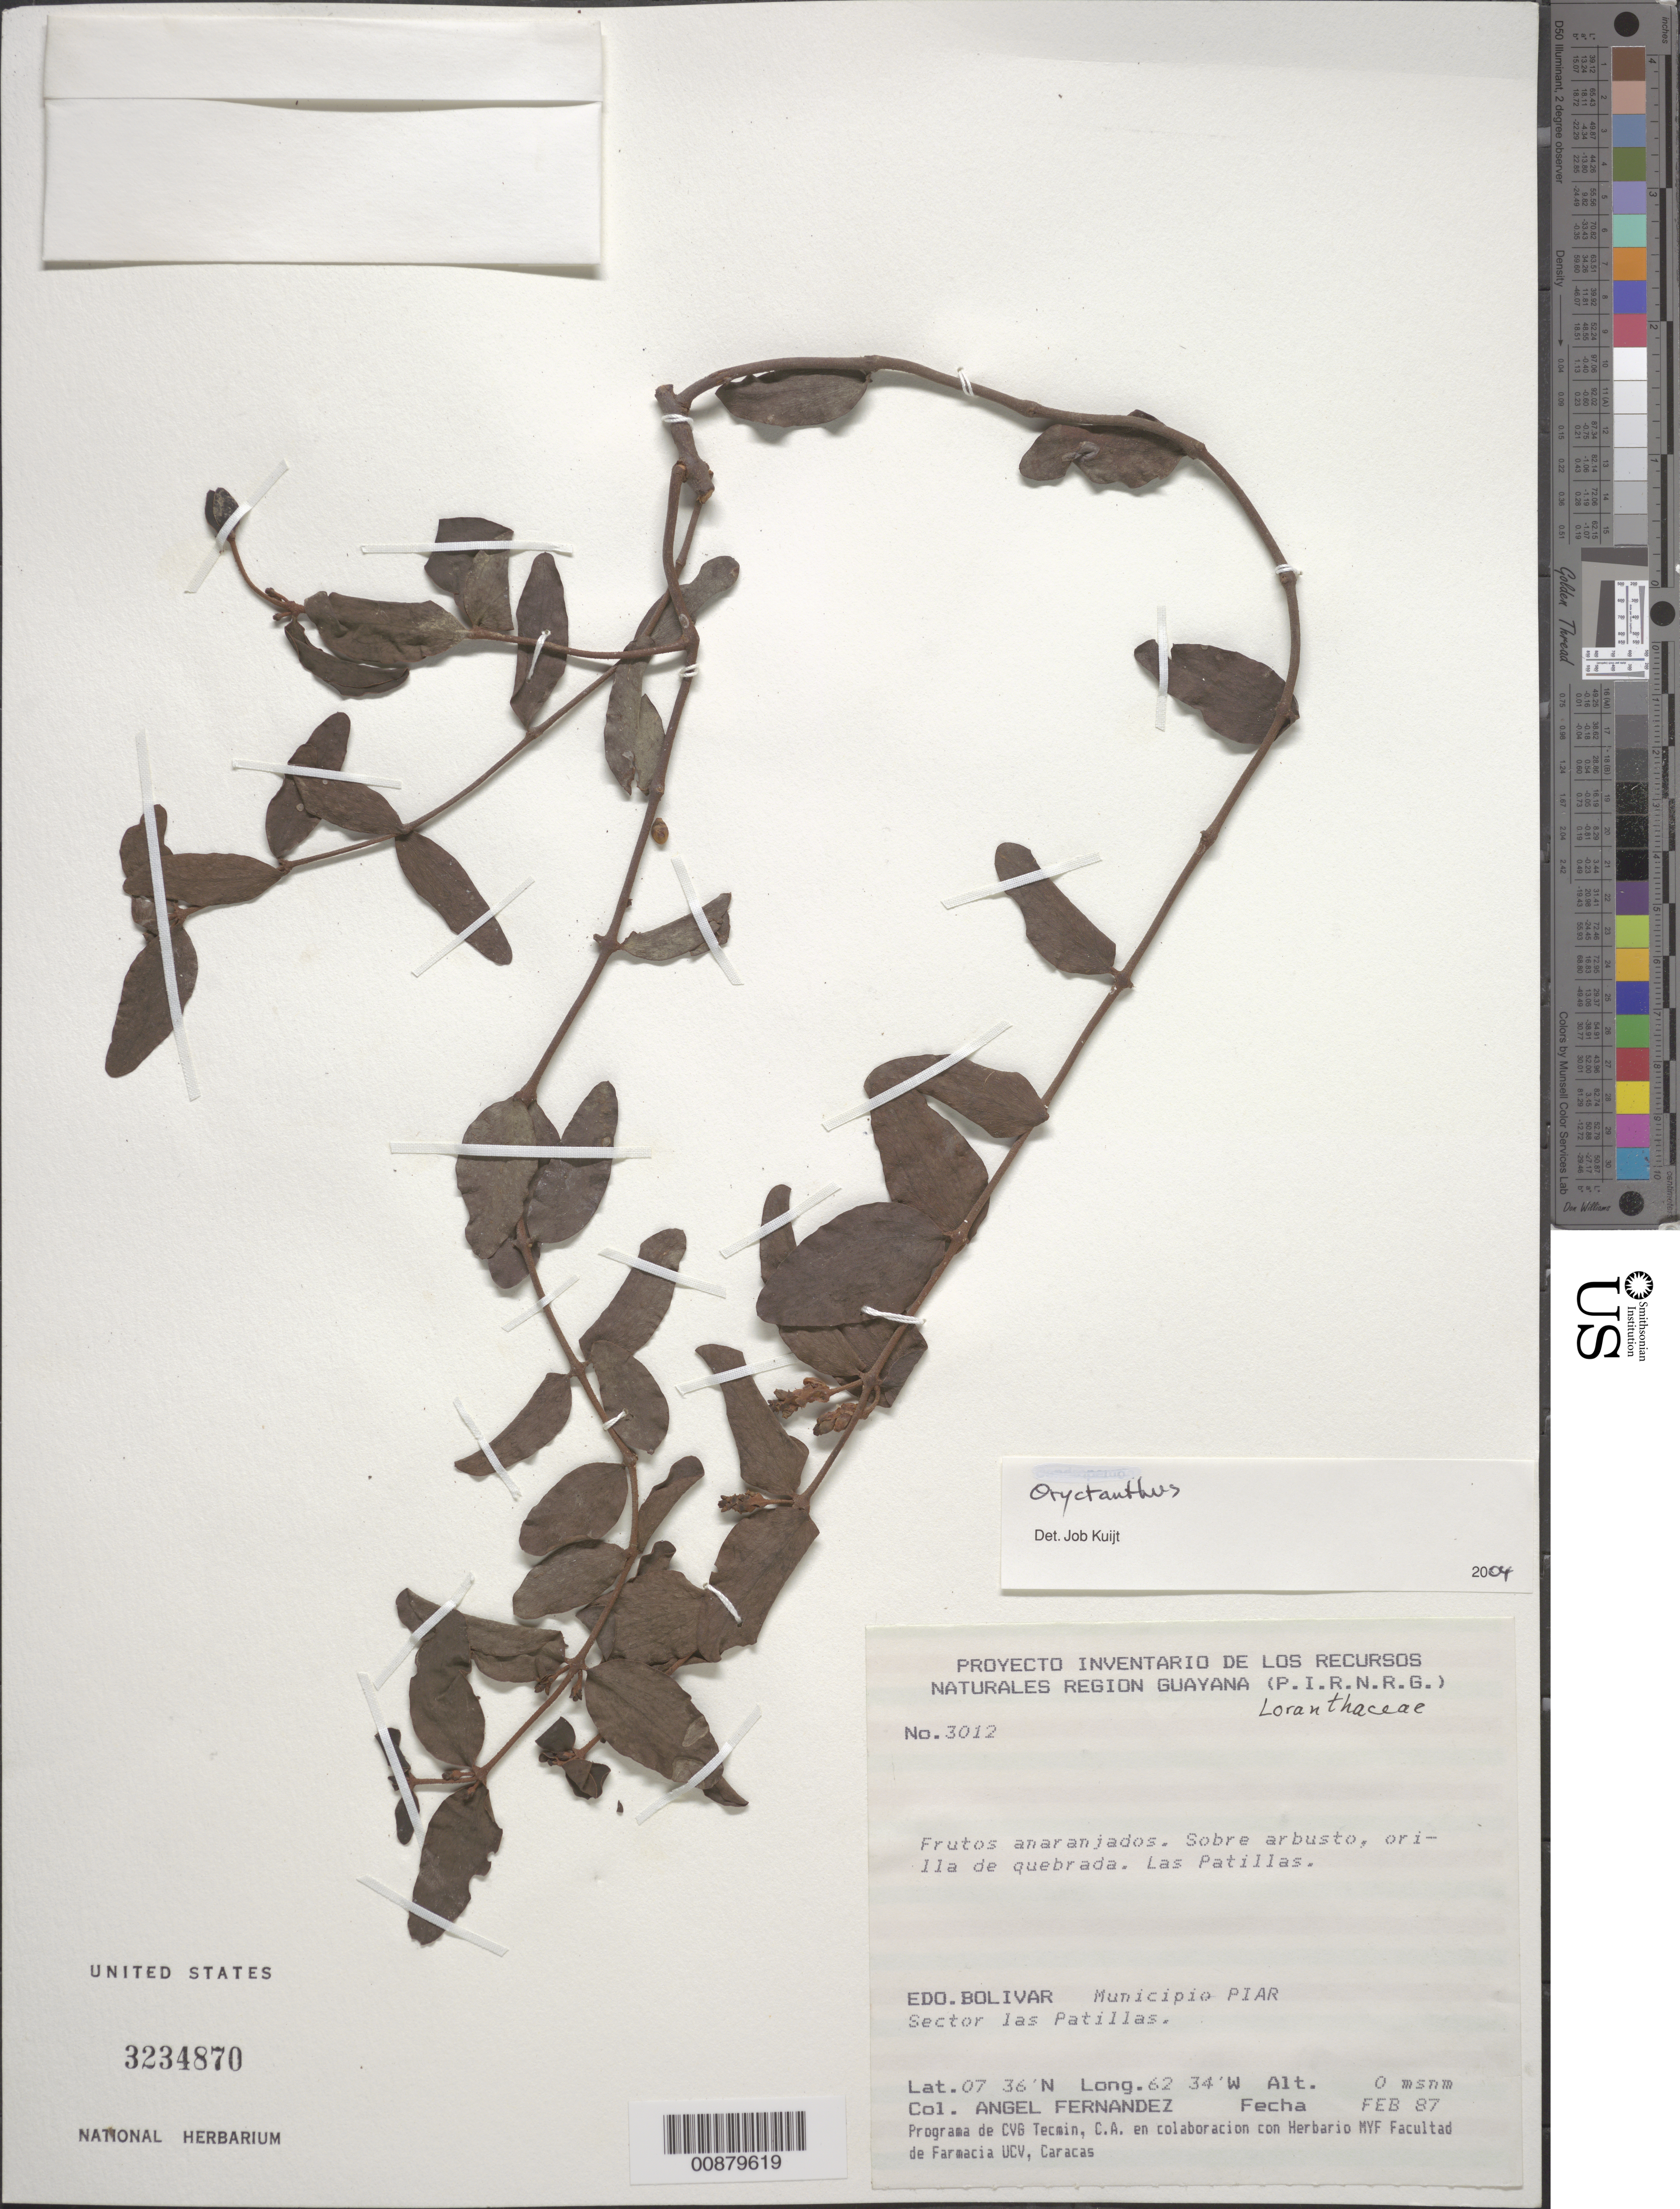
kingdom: Plantae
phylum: Tracheophyta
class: Magnoliopsida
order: Santalales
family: Loranthaceae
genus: Oryctanthus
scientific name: Oryctanthus florulentus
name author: (Rich.) Tiegh.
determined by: Caraballo-Ortiz, Marcos A., (MISS), University of Mississippi (UNITED STATES)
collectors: A. Fernández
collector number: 3012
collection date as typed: Feb-87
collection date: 1987-02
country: Venezuela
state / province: Bolívar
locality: Mun. Piar, Sector las Patillas, Las Patillas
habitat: Sobre arbusto, orilla de quebrada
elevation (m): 0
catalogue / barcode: US 3234870